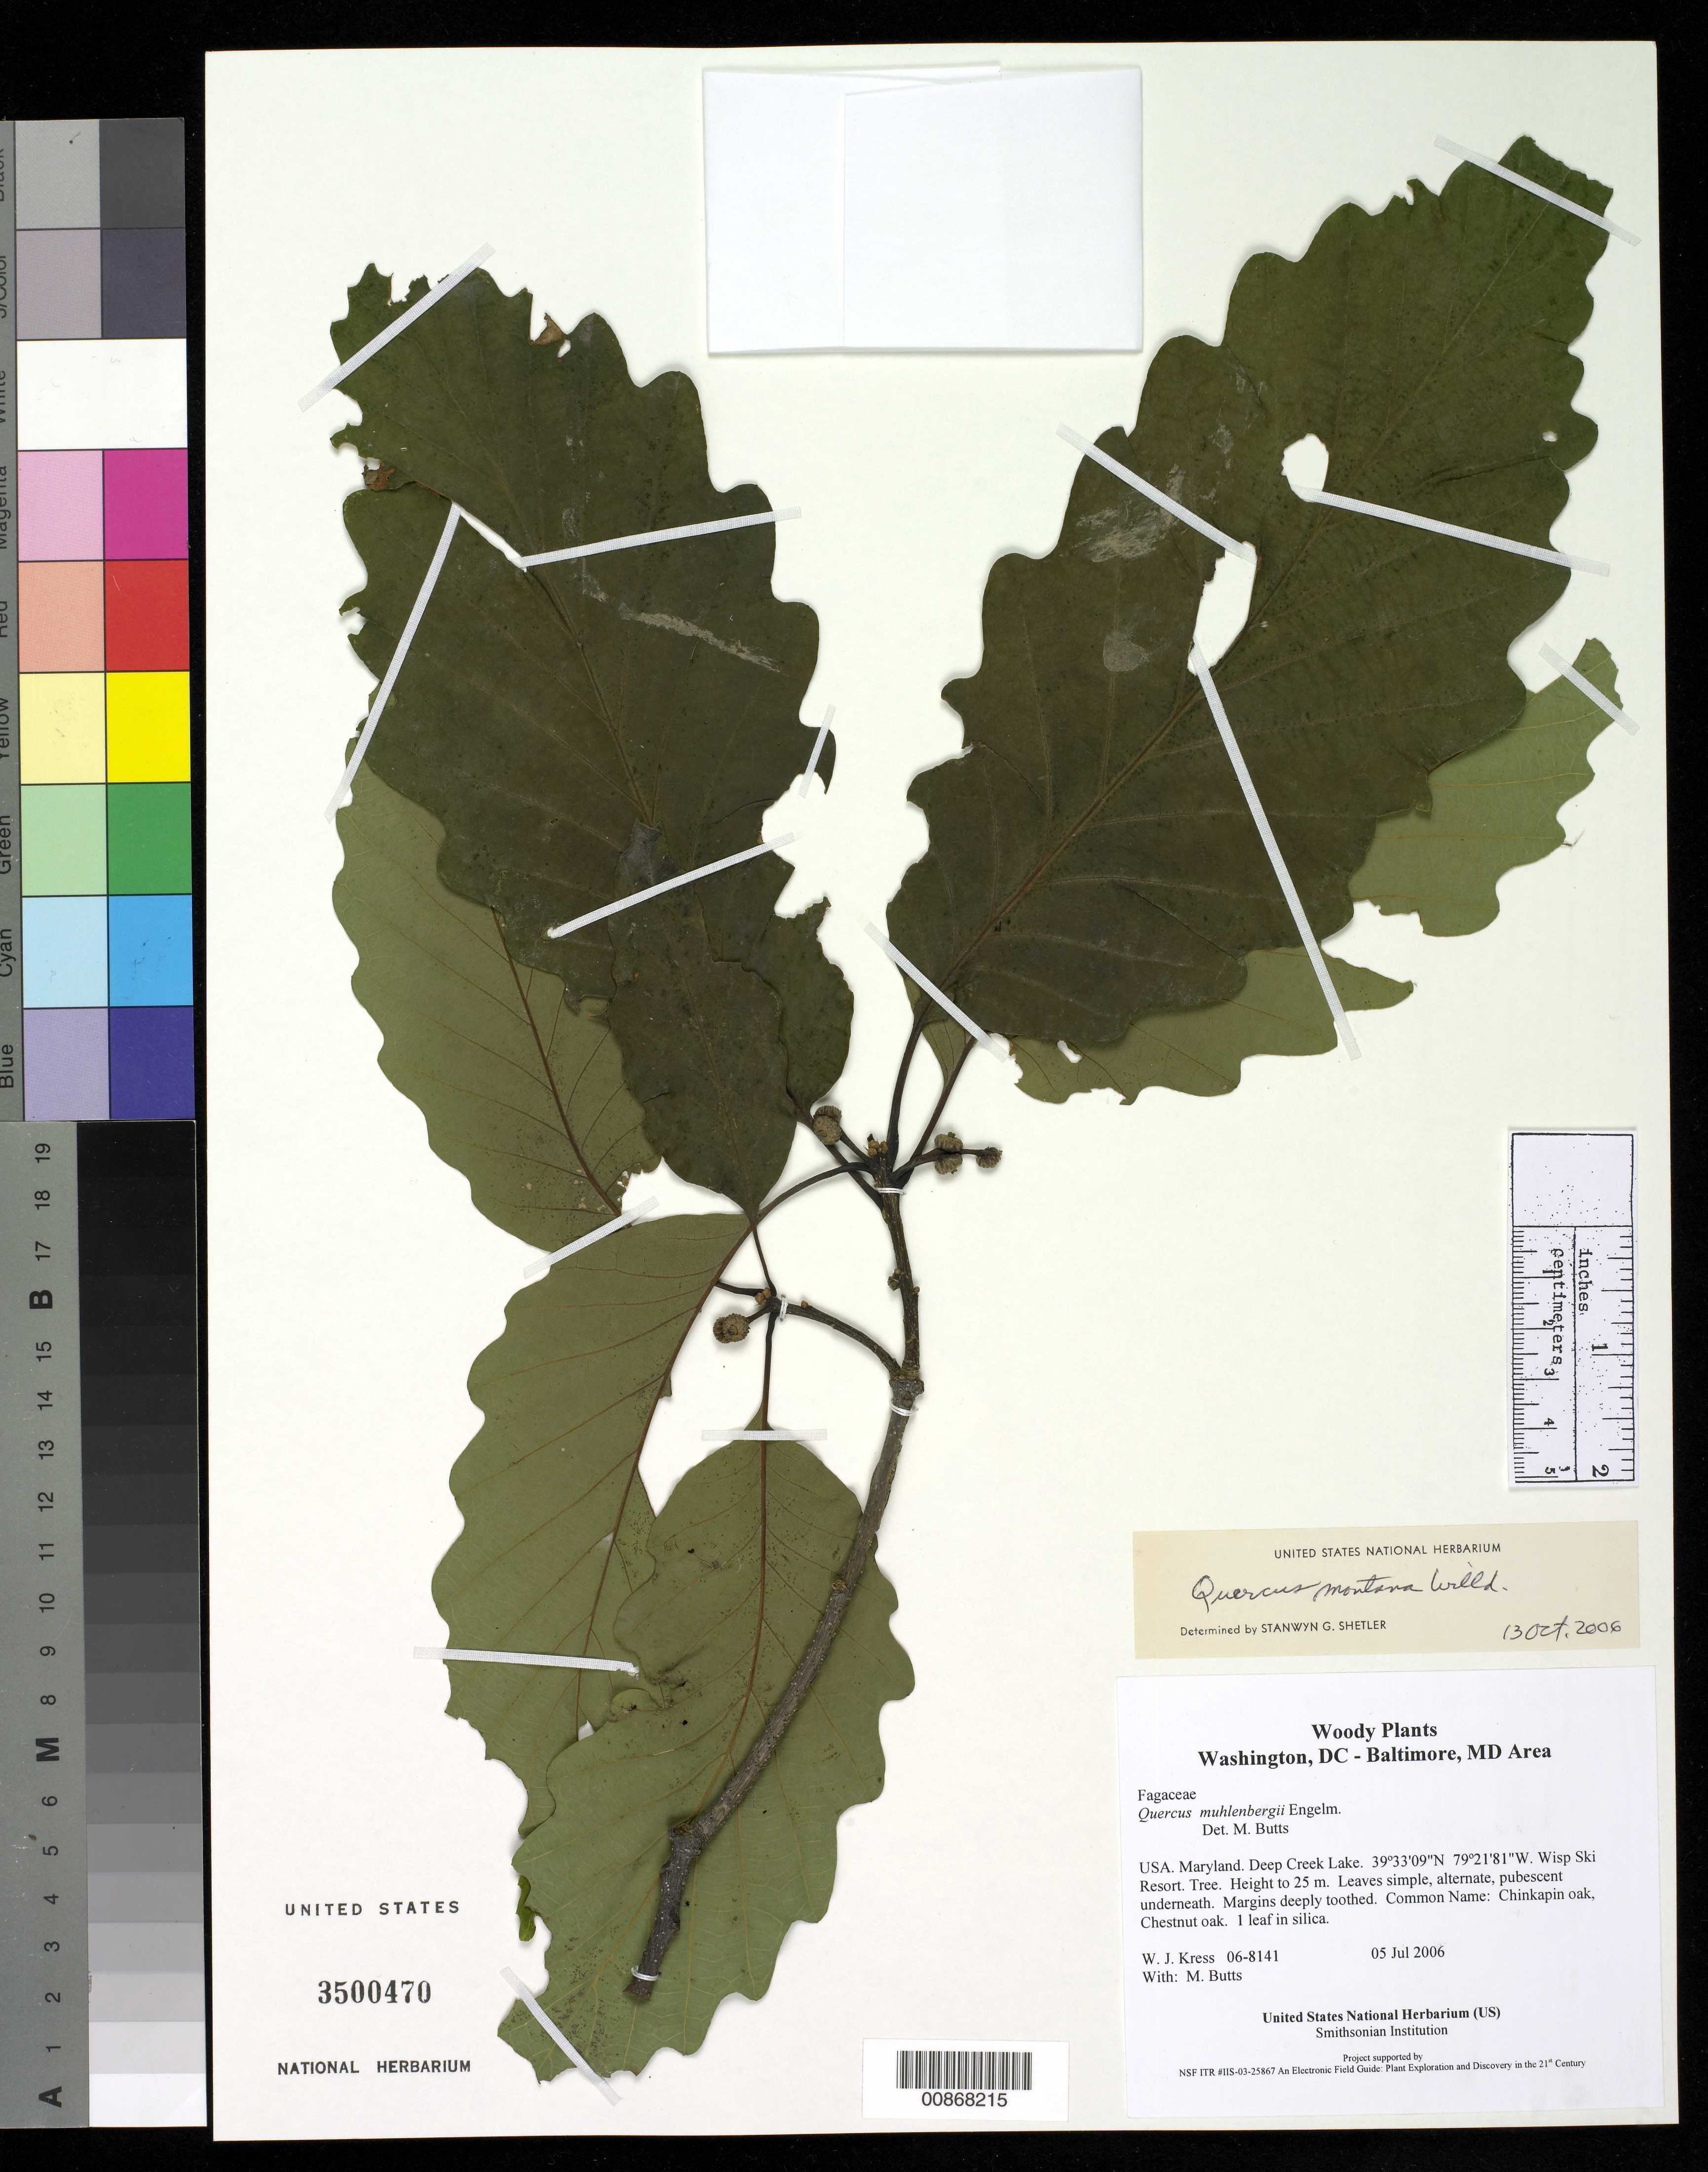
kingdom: Plantae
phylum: Tracheophyta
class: Magnoliopsida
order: Fagales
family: Fagaceae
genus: Quercus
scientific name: Quercus montana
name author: Willd.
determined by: Shetler, Stanwyn G., (US), NMNH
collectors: W. J. Kress & M. B. Butts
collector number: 06-8141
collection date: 2006-07-05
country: United States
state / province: Maryland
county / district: Garrett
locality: Deep Creek Lake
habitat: Wisp Ski Resort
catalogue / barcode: US 3500470